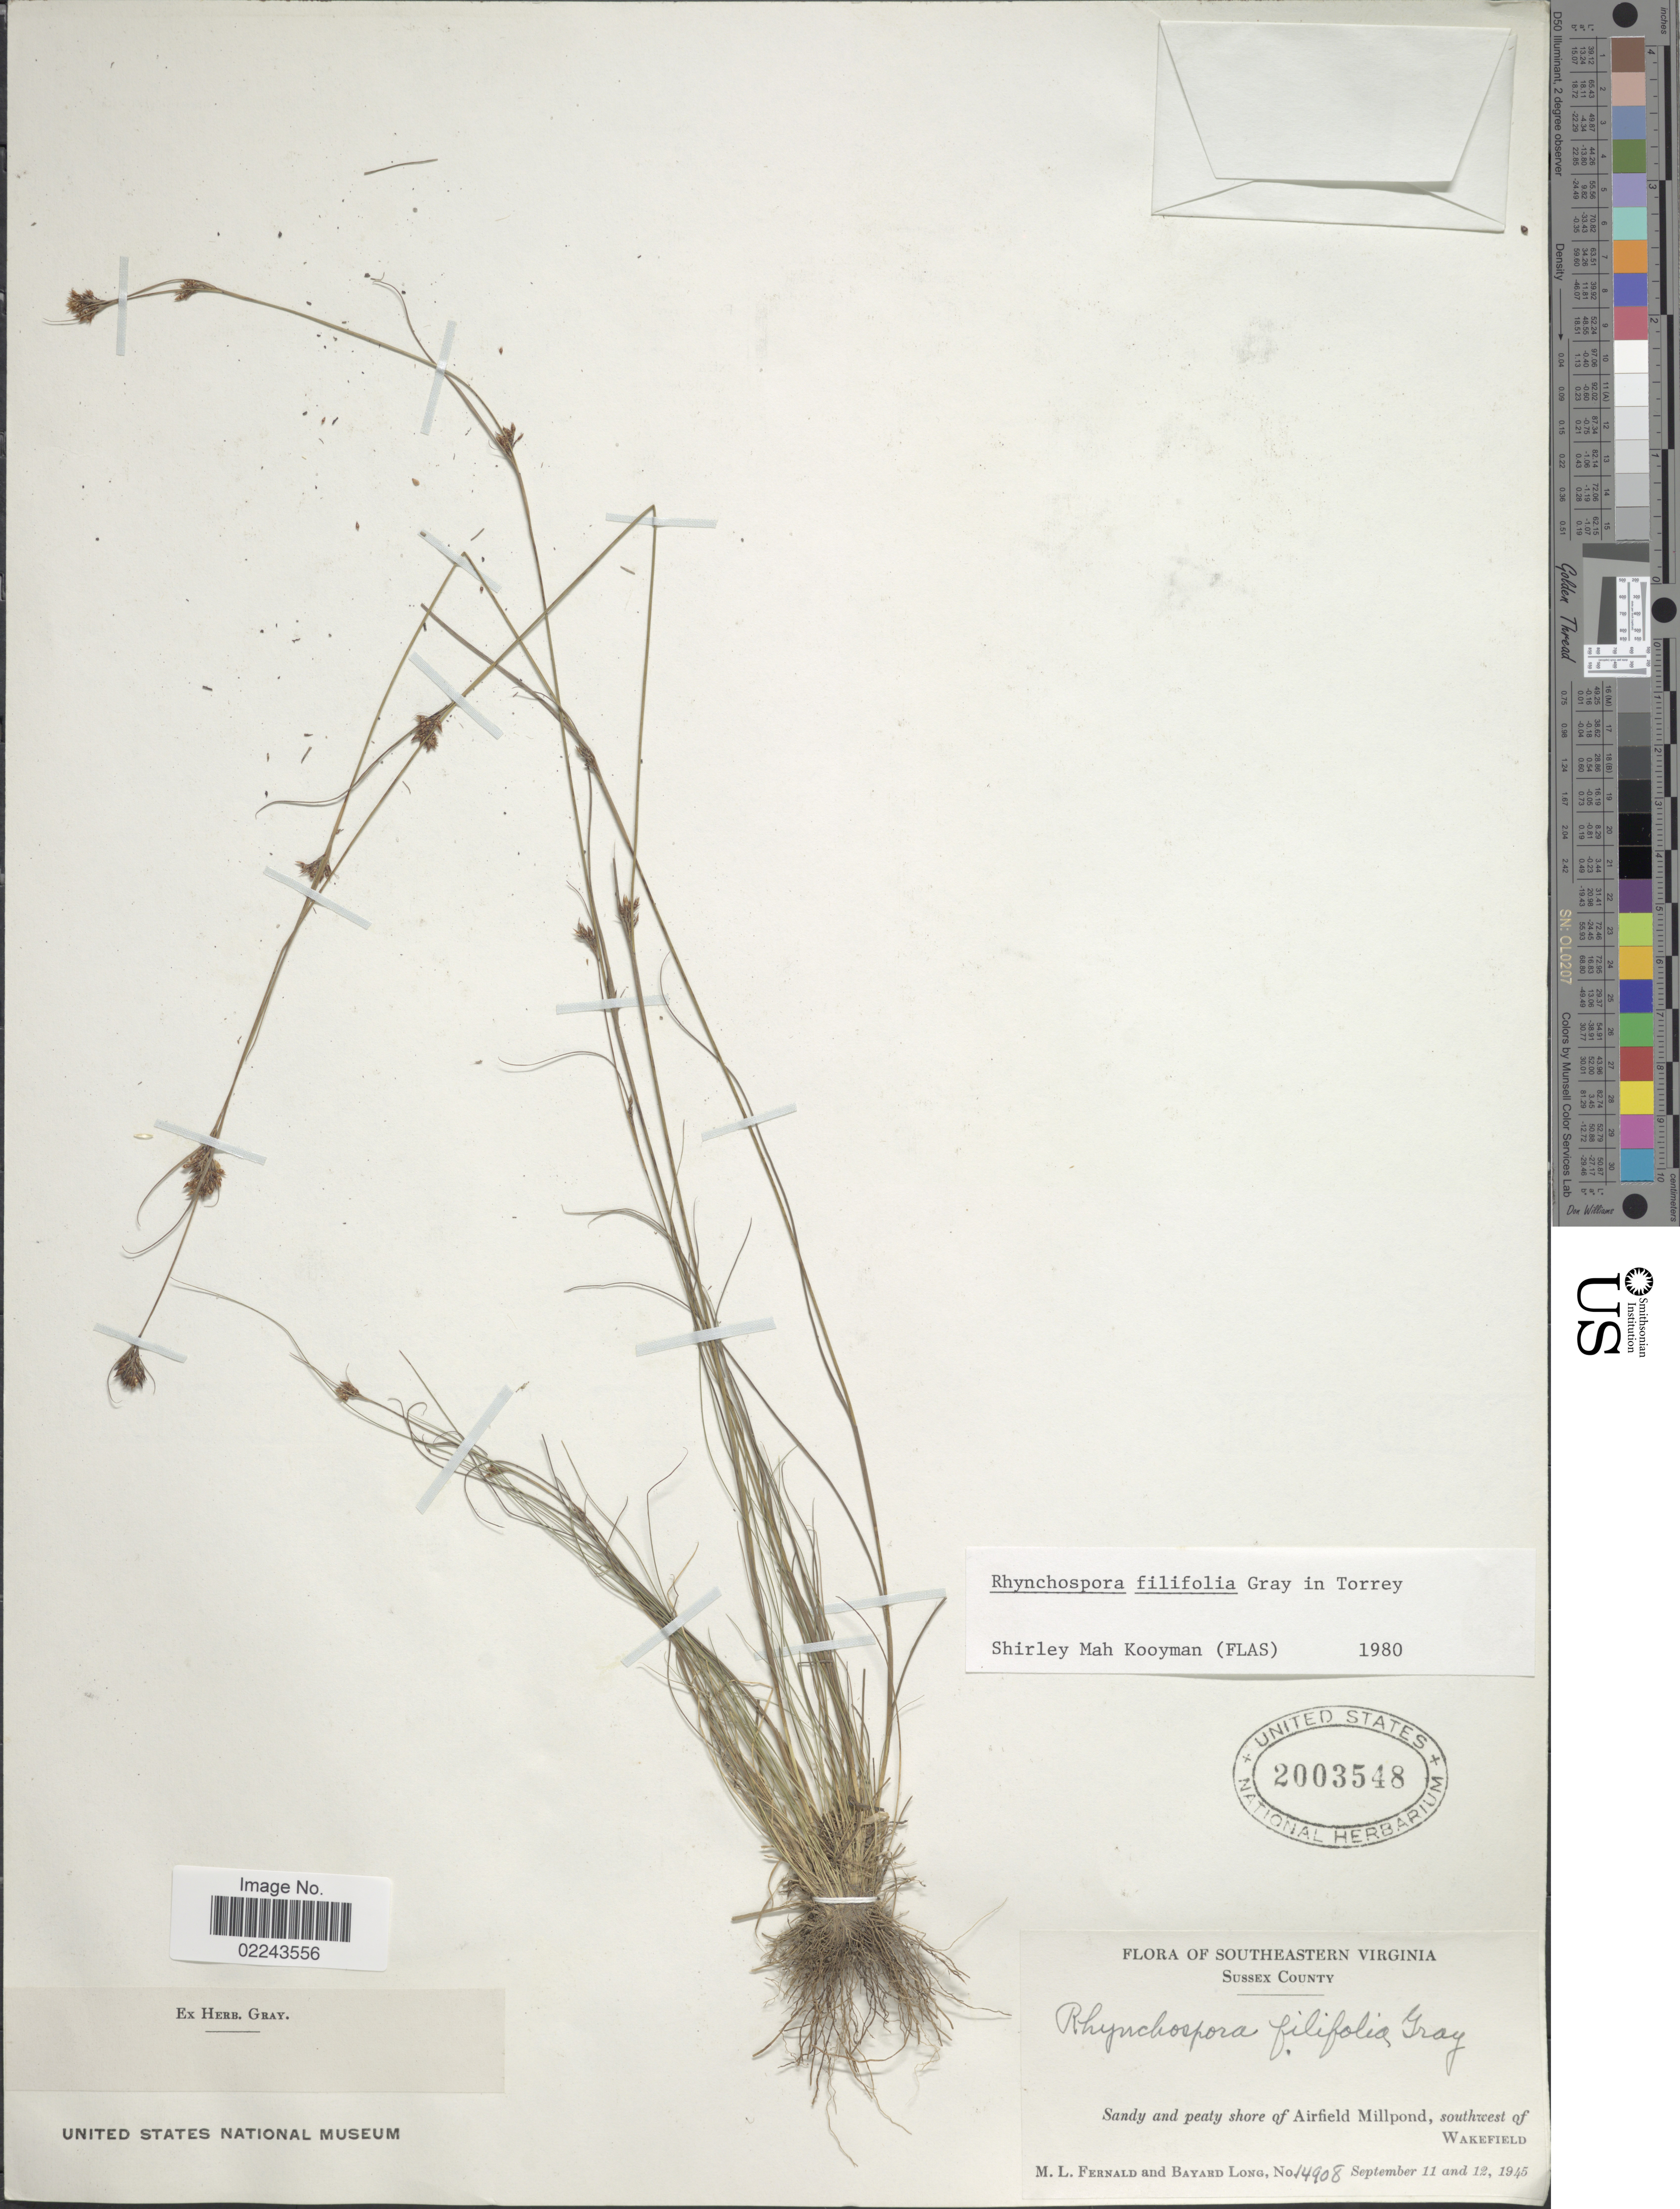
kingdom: Plantae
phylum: Tracheophyta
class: Liliopsida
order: Poales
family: Cyperaceae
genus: Rhynchospora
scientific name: Rhynchospora filifolia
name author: A. Gray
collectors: M. L. Fernald & B. Long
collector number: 14908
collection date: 1945-09-11/1945-09-12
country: United States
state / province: Virginia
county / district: Sussex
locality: Southeastern Virginia, Sessex County, shore o Airfied Millpond, southwest of Wakefield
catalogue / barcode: US 2003548